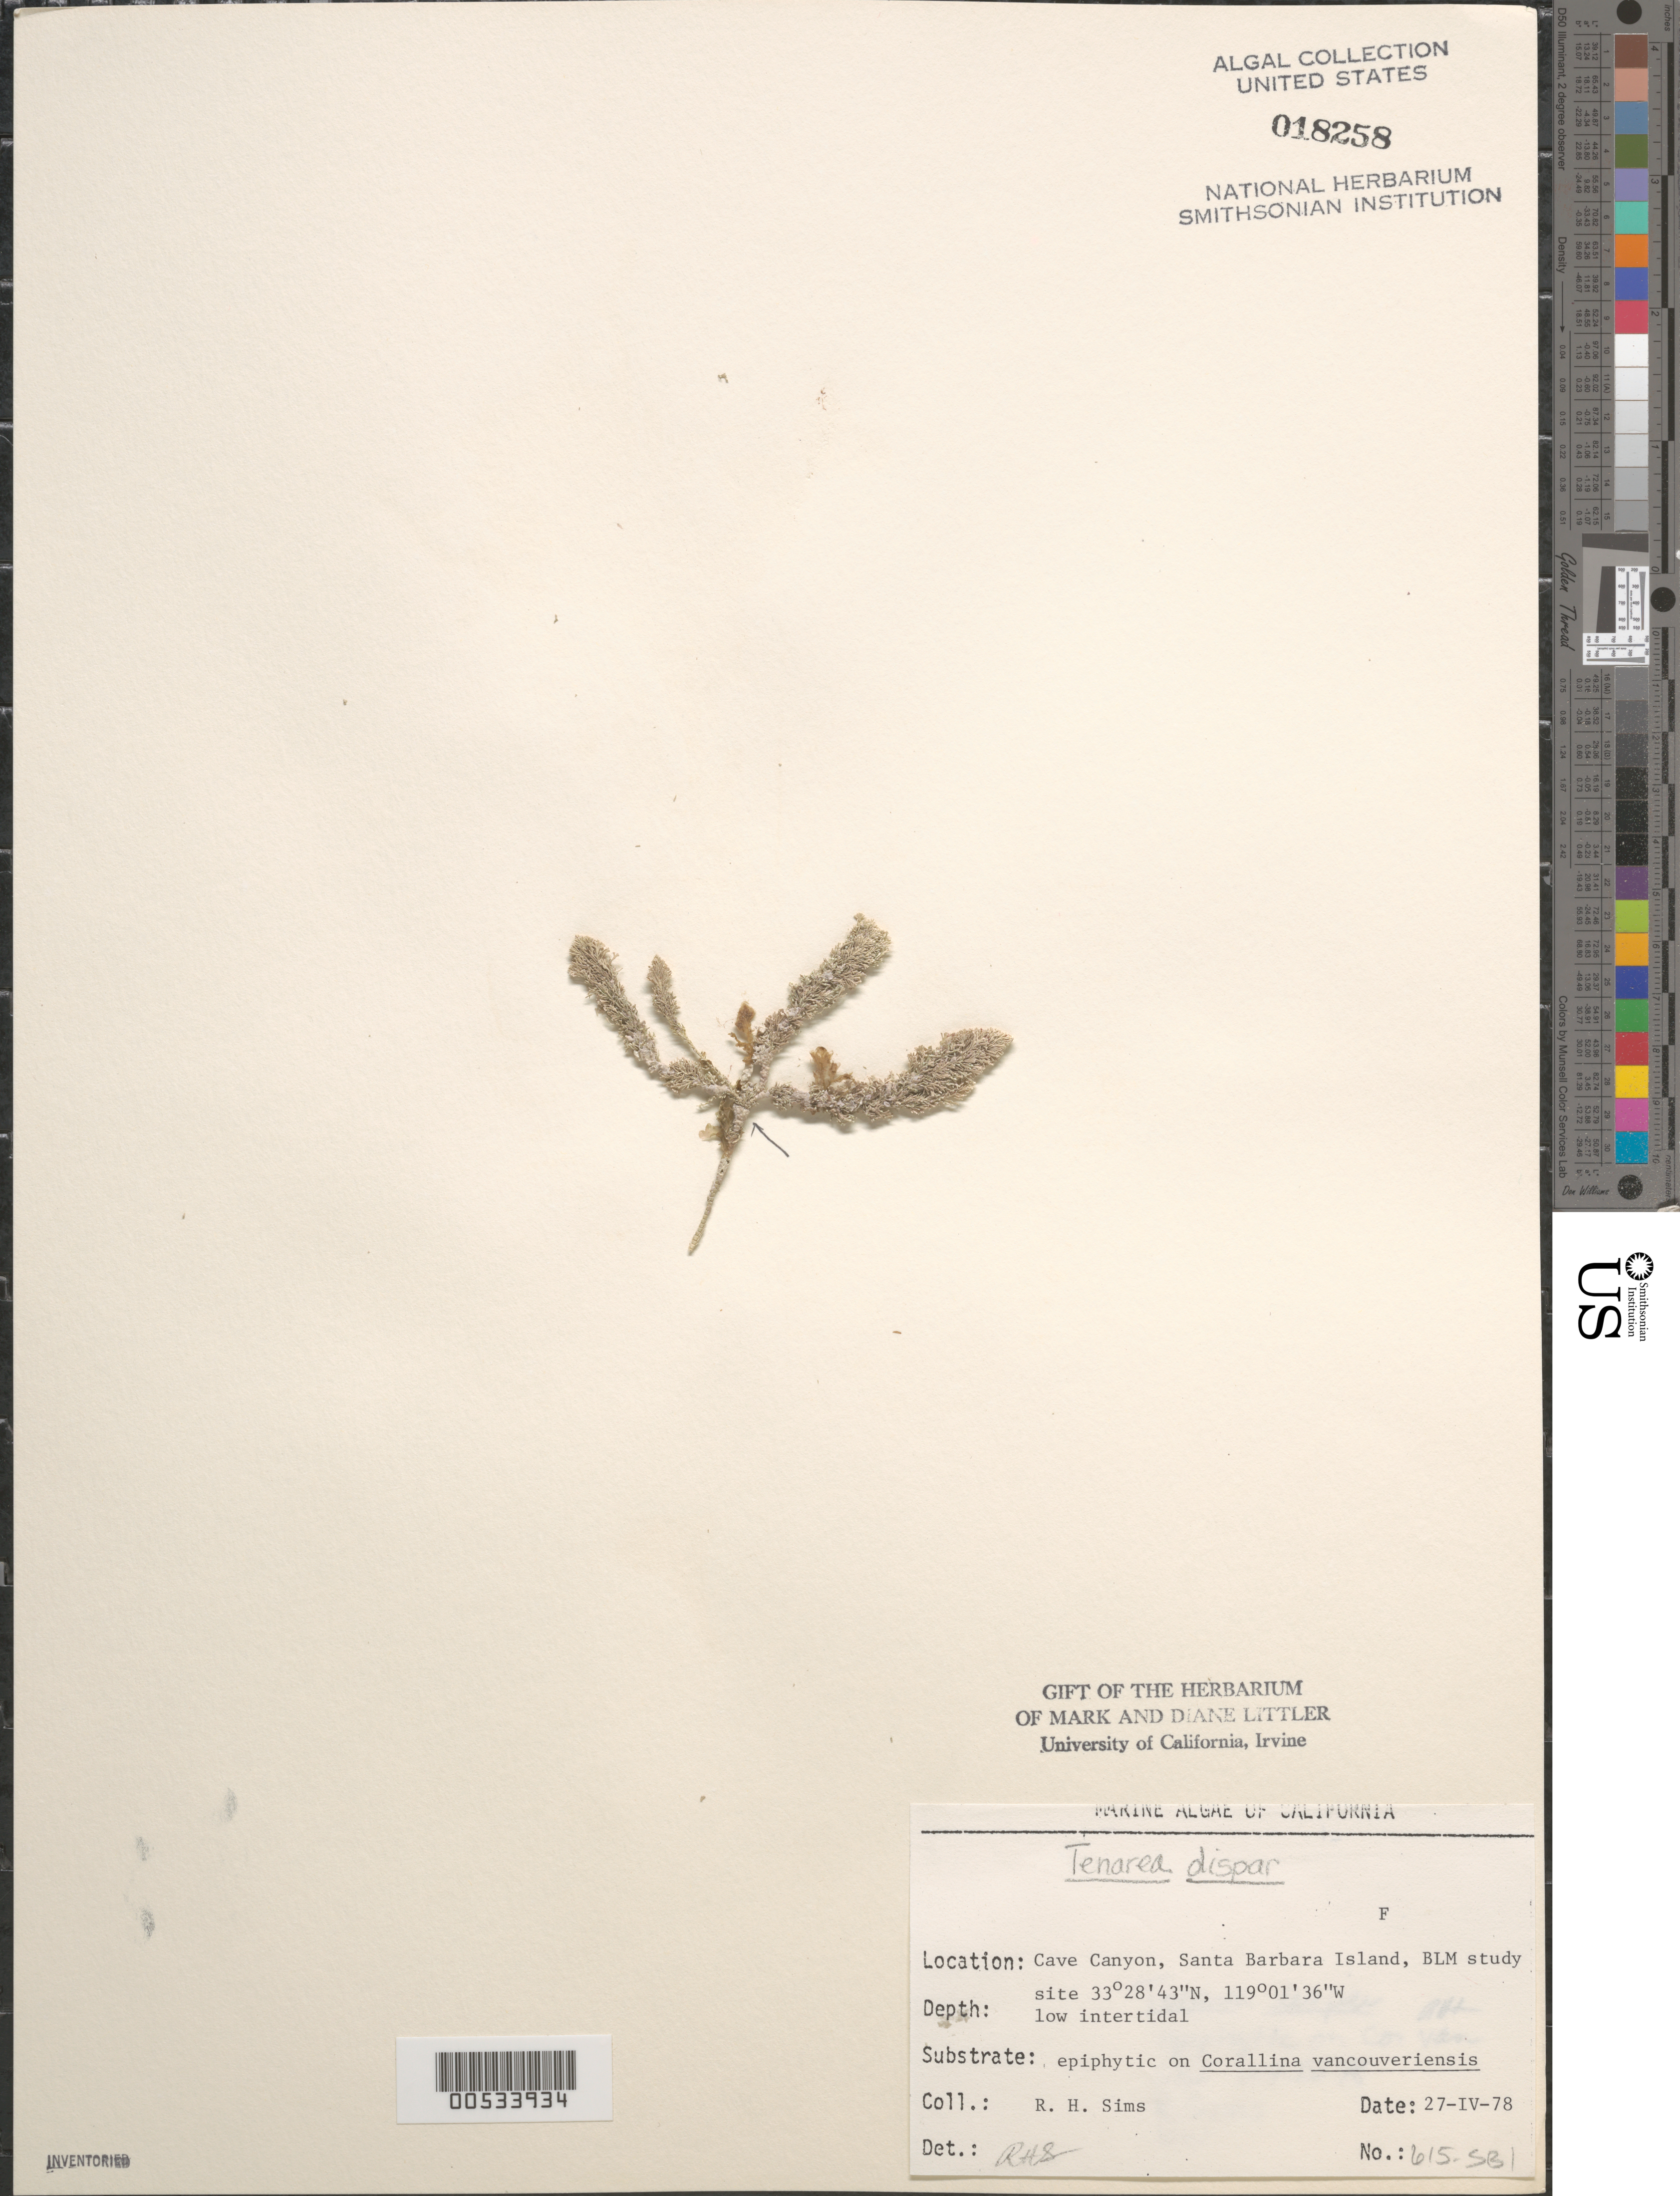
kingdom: Plantae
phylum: Rhodophyta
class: Florideophyceae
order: Corallinales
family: Lithophyllaceae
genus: Lithophyllum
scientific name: Lithophyllum dispar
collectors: R. H. Sims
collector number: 615-SBI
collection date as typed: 27 Apr 1978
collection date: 1978-04-27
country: United States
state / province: California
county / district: Santa Barbara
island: Santa Barbara Island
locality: Cave Canyon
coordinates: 33 28' 43" N, 119 01' 36" W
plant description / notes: BLM-SOCALBIGHT Rocky Intertidal Survey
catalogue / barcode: US 18258